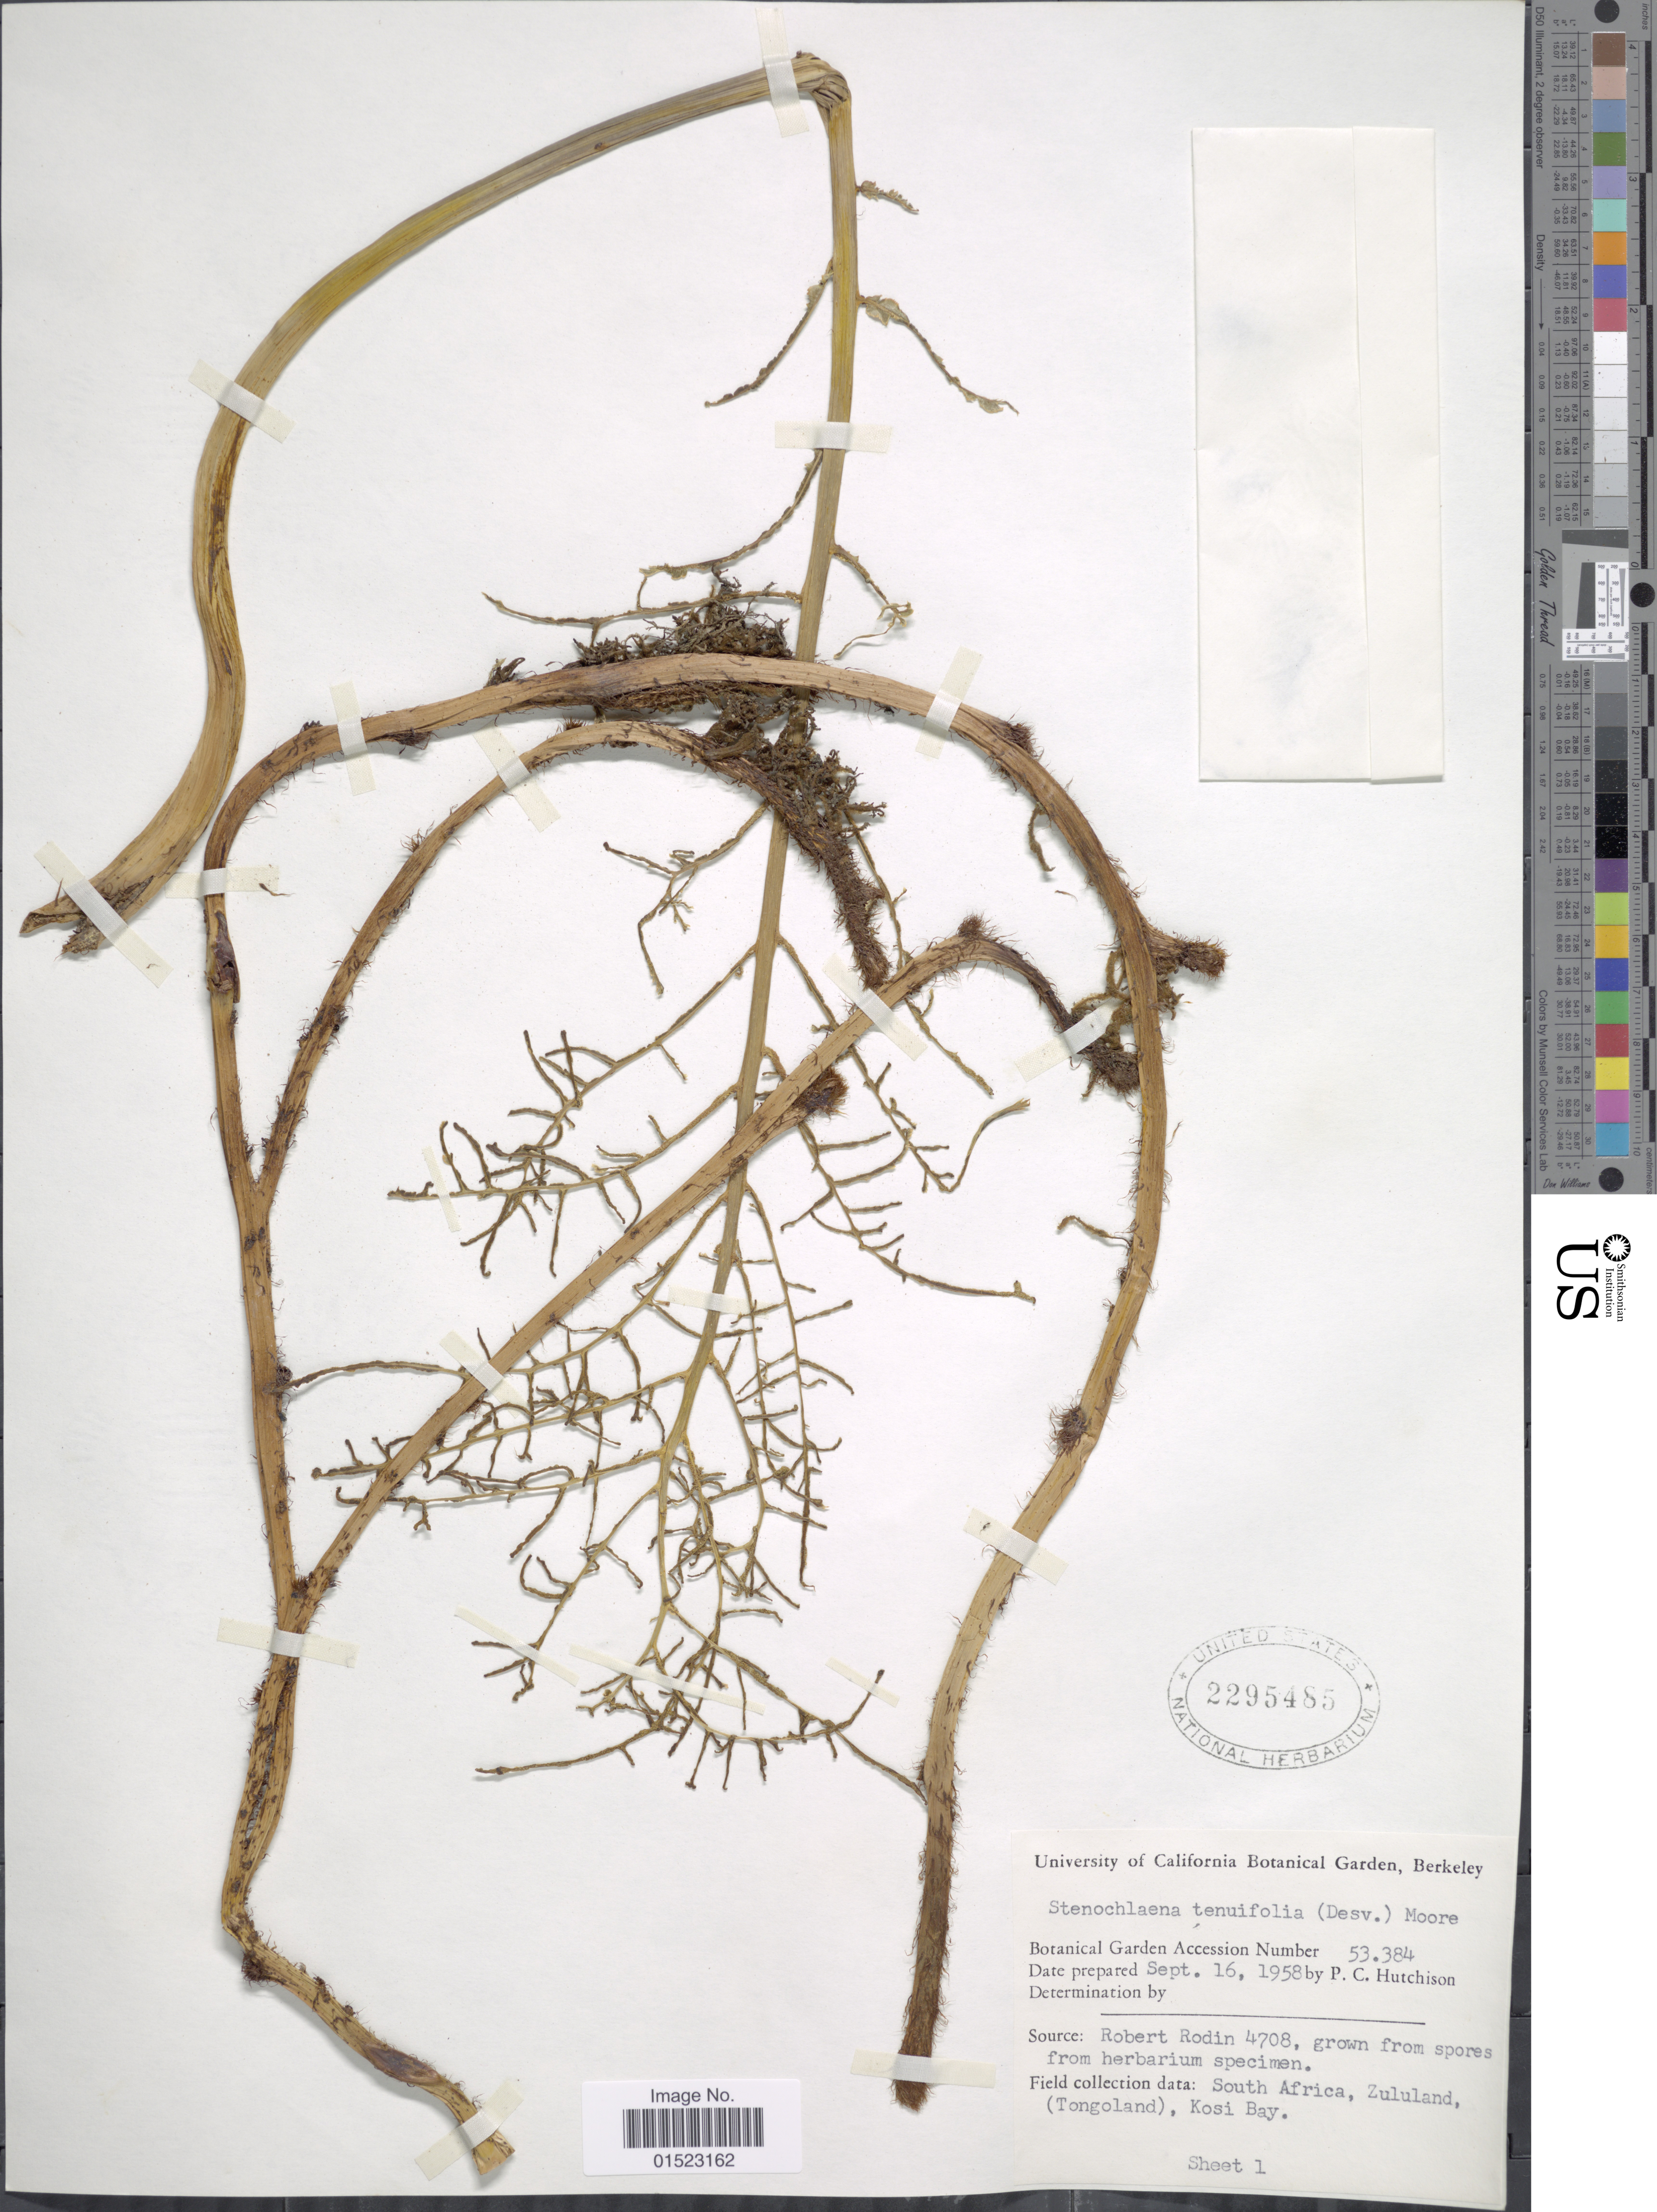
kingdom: Plantae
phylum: Tracheophyta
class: Polypodiopsida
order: Polypodiales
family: Blechnaceae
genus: Stenochlaena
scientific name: Stenochlaena tenuifolia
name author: (Desv.) T. Moore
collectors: P. C. Hutchison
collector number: Botanical Garden Accession 53384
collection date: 1958-08-16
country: South Africa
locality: Zululand (Tongoland), Kosi Bay, Source: Robert Rodin 4708, grown from spores from herbarium specimen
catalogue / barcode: US 2295485